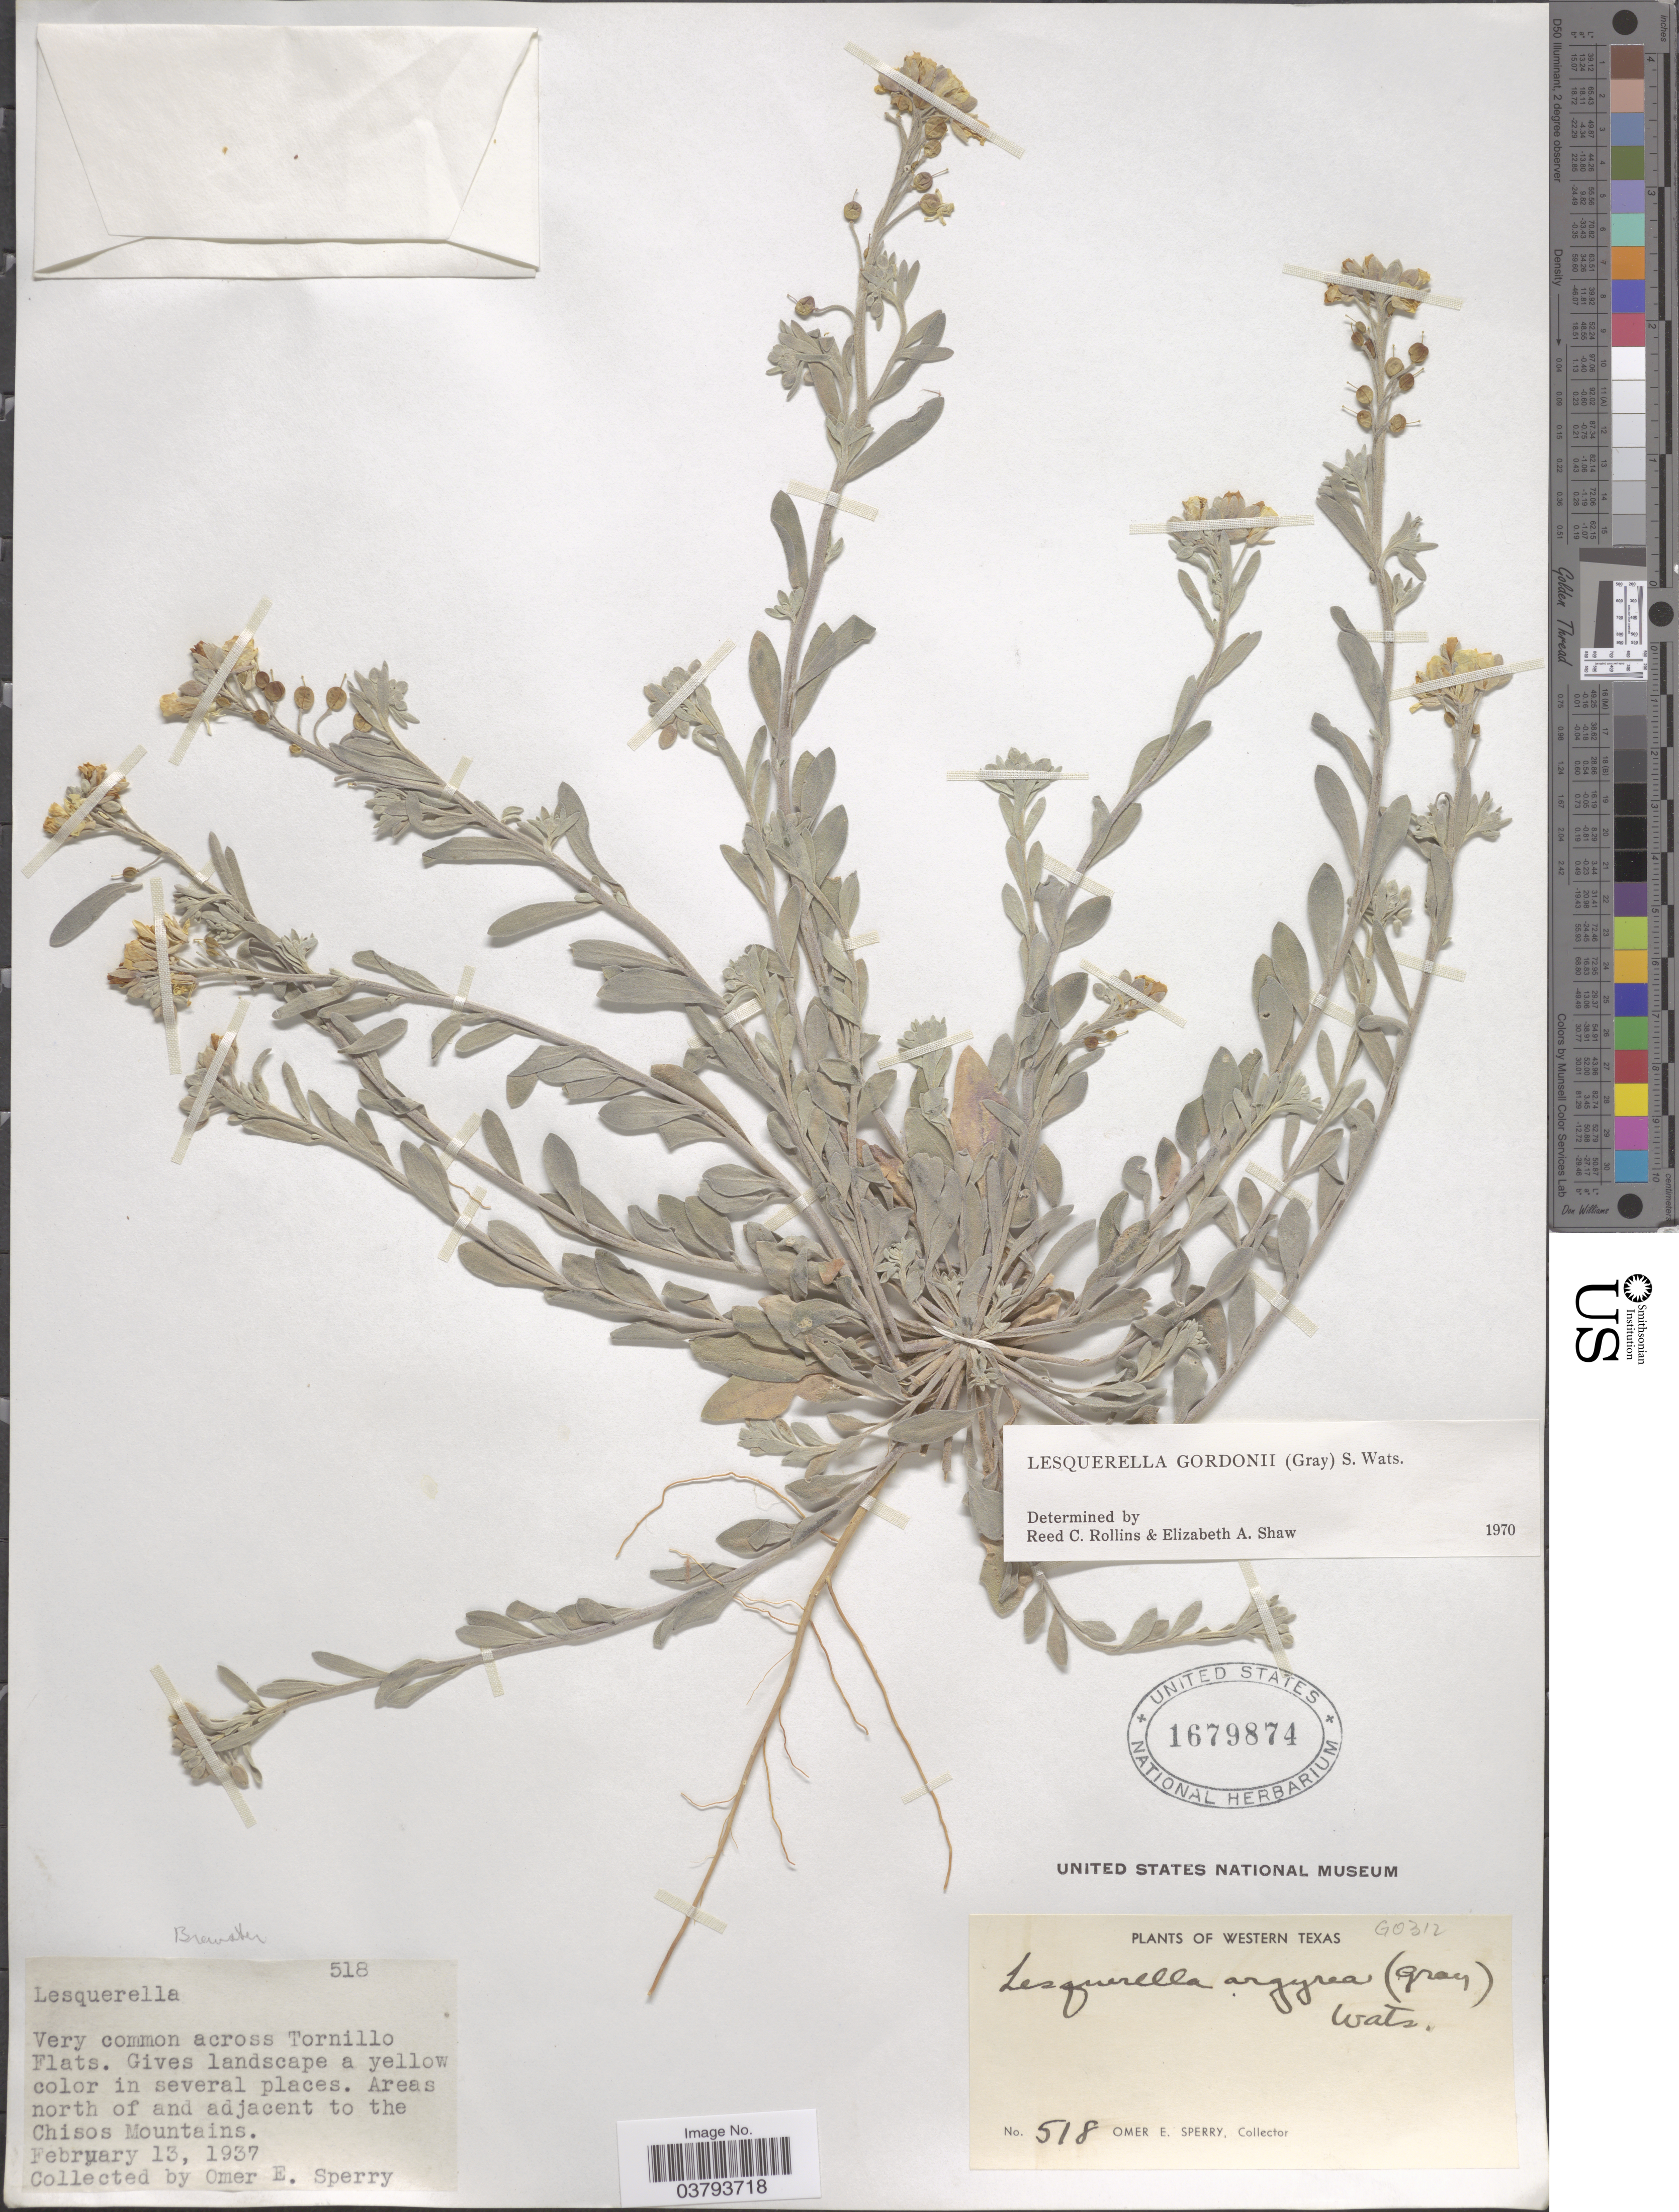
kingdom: Plantae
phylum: Tracheophyta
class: Magnoliopsida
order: Brassicales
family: Brassicaceae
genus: Lesquerella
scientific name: Lesquerella gordonii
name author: (A. Gray) S. Watson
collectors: O. E. Sperry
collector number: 518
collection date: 1937-02-13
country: United States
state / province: Texas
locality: Western Texas. Very common across Tornillo Flats. Areas north of an adjacent to the Chisos Mountains.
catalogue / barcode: US 1679874